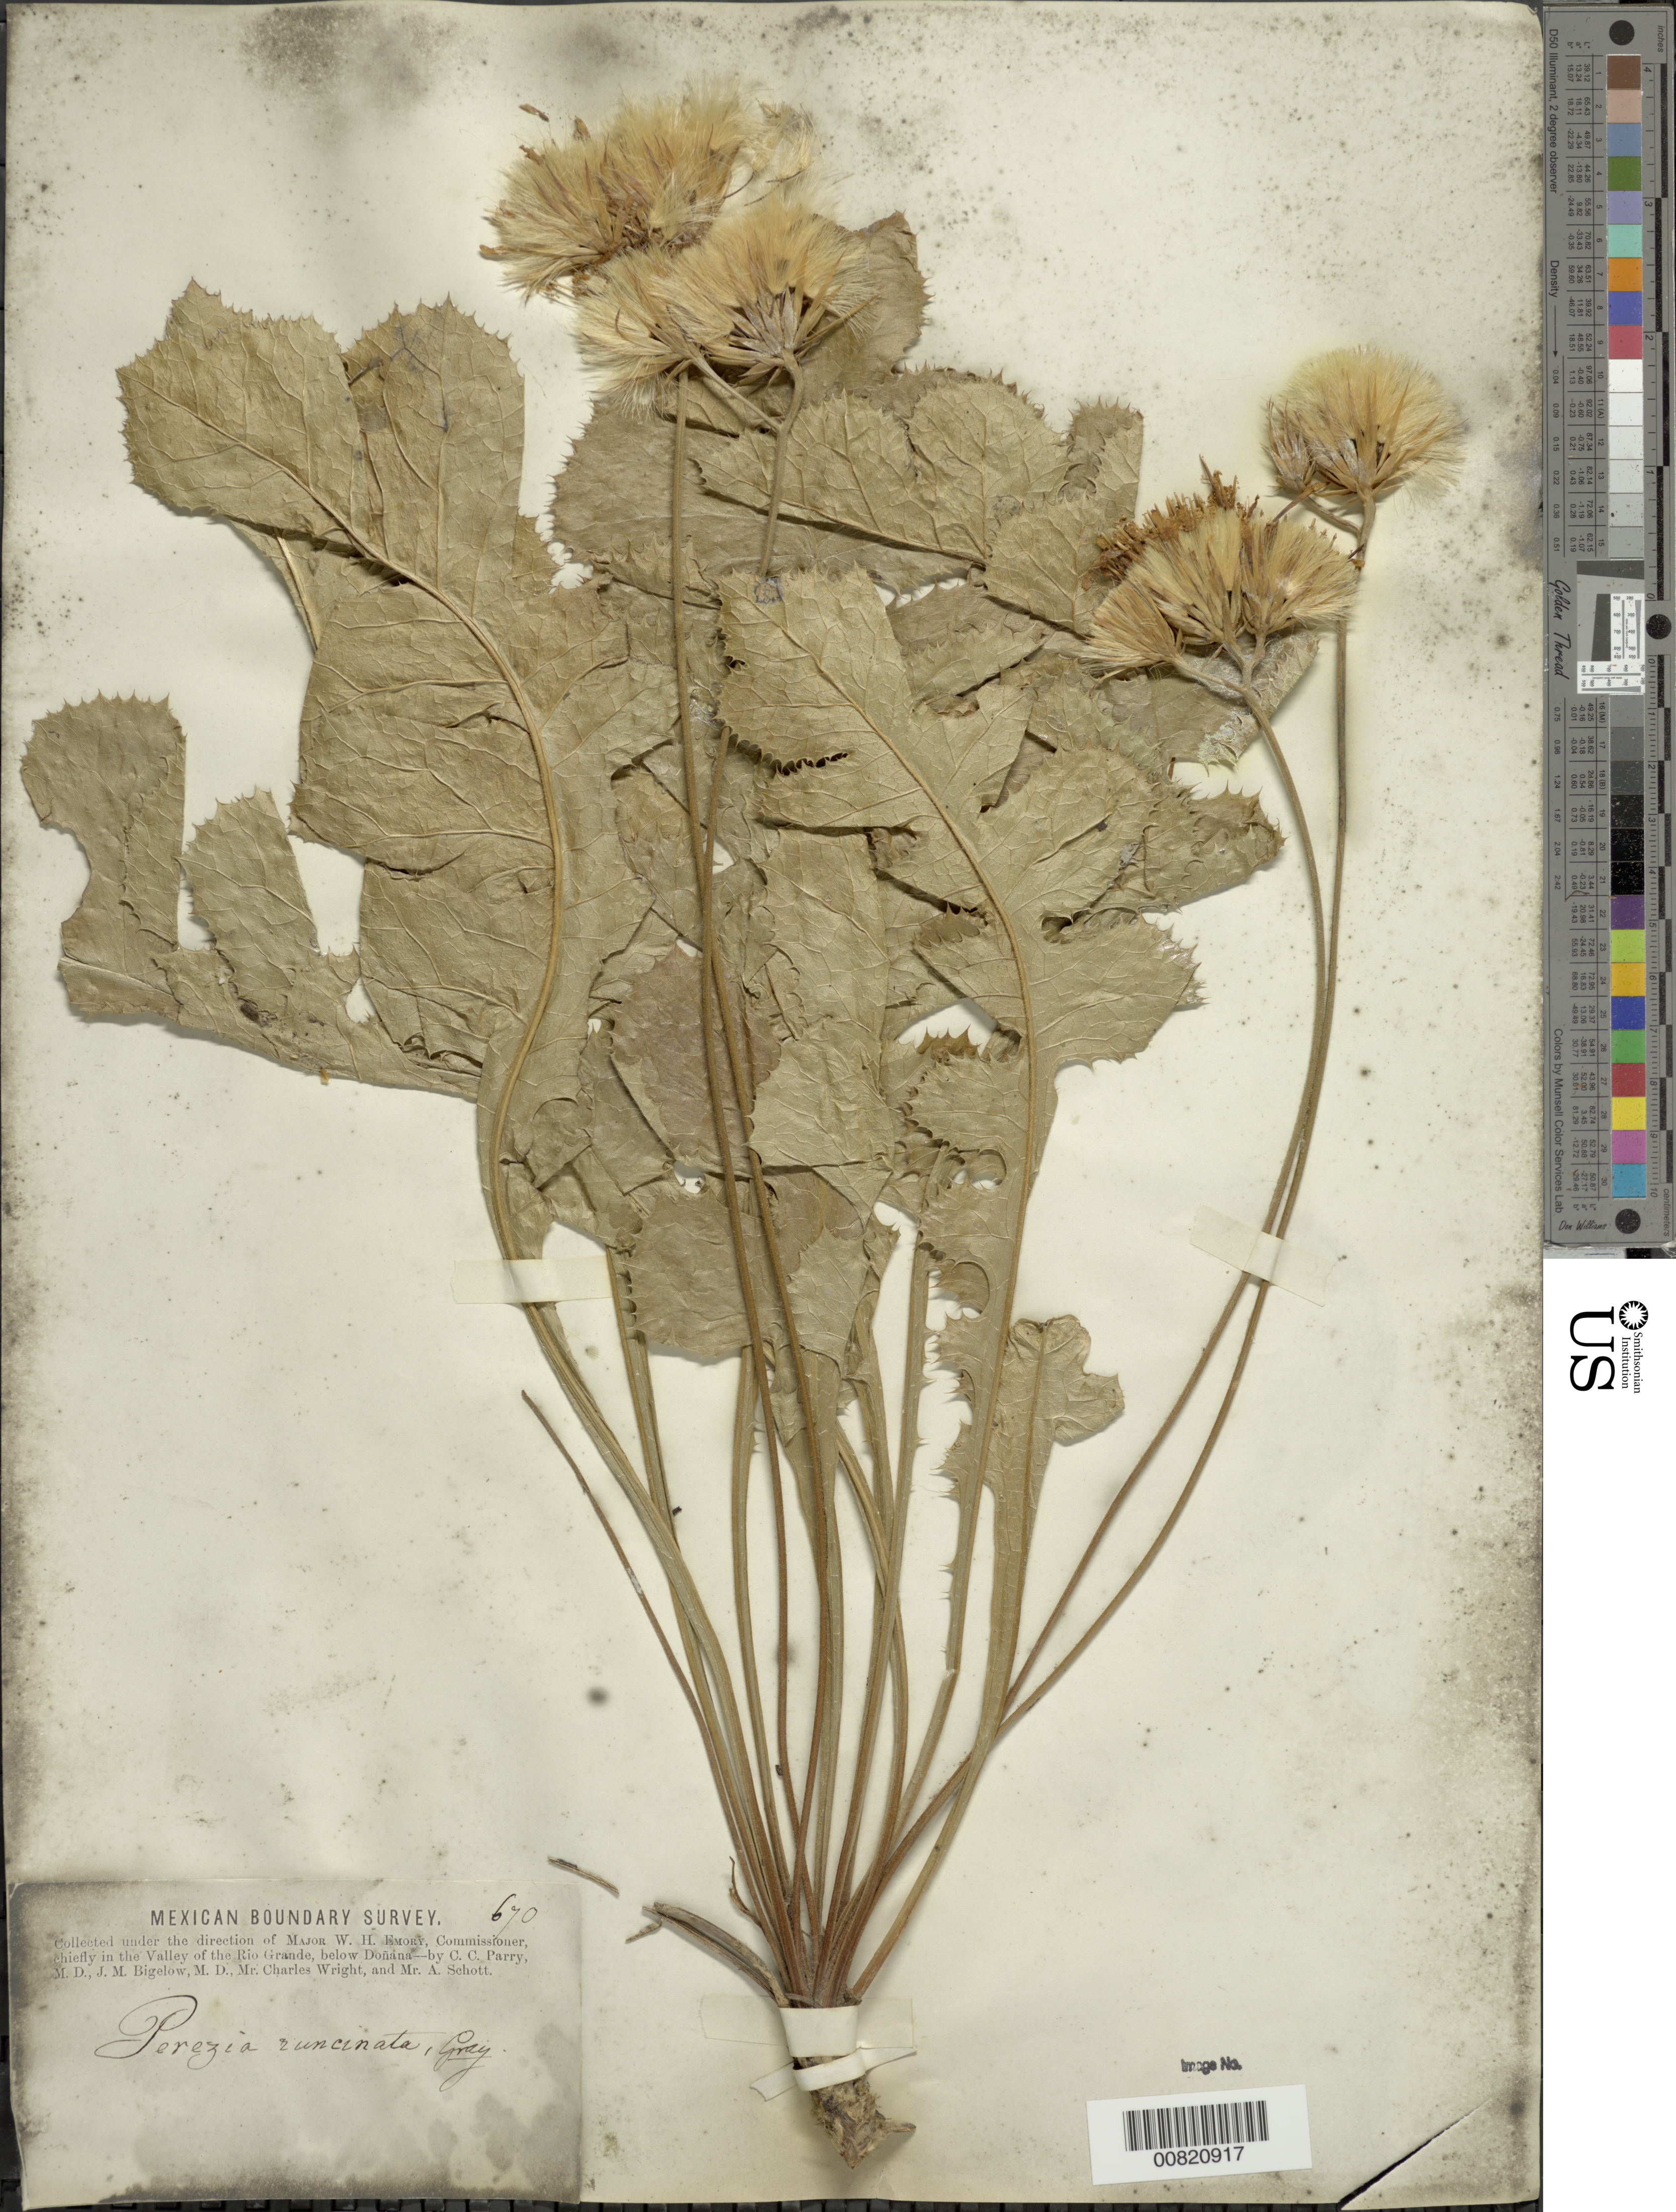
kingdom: Plantae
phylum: Tracheophyta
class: Magnoliopsida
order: Asterales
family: Asteraceae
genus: Acourtia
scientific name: Acourtia runcinata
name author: (D. Don) B.L. Turner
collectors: C. C. Parry, J. M. Bigelow, C. Wright & A. Schott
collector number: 670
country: United States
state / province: Texas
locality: Valley of the Rio Grande, below Doñana